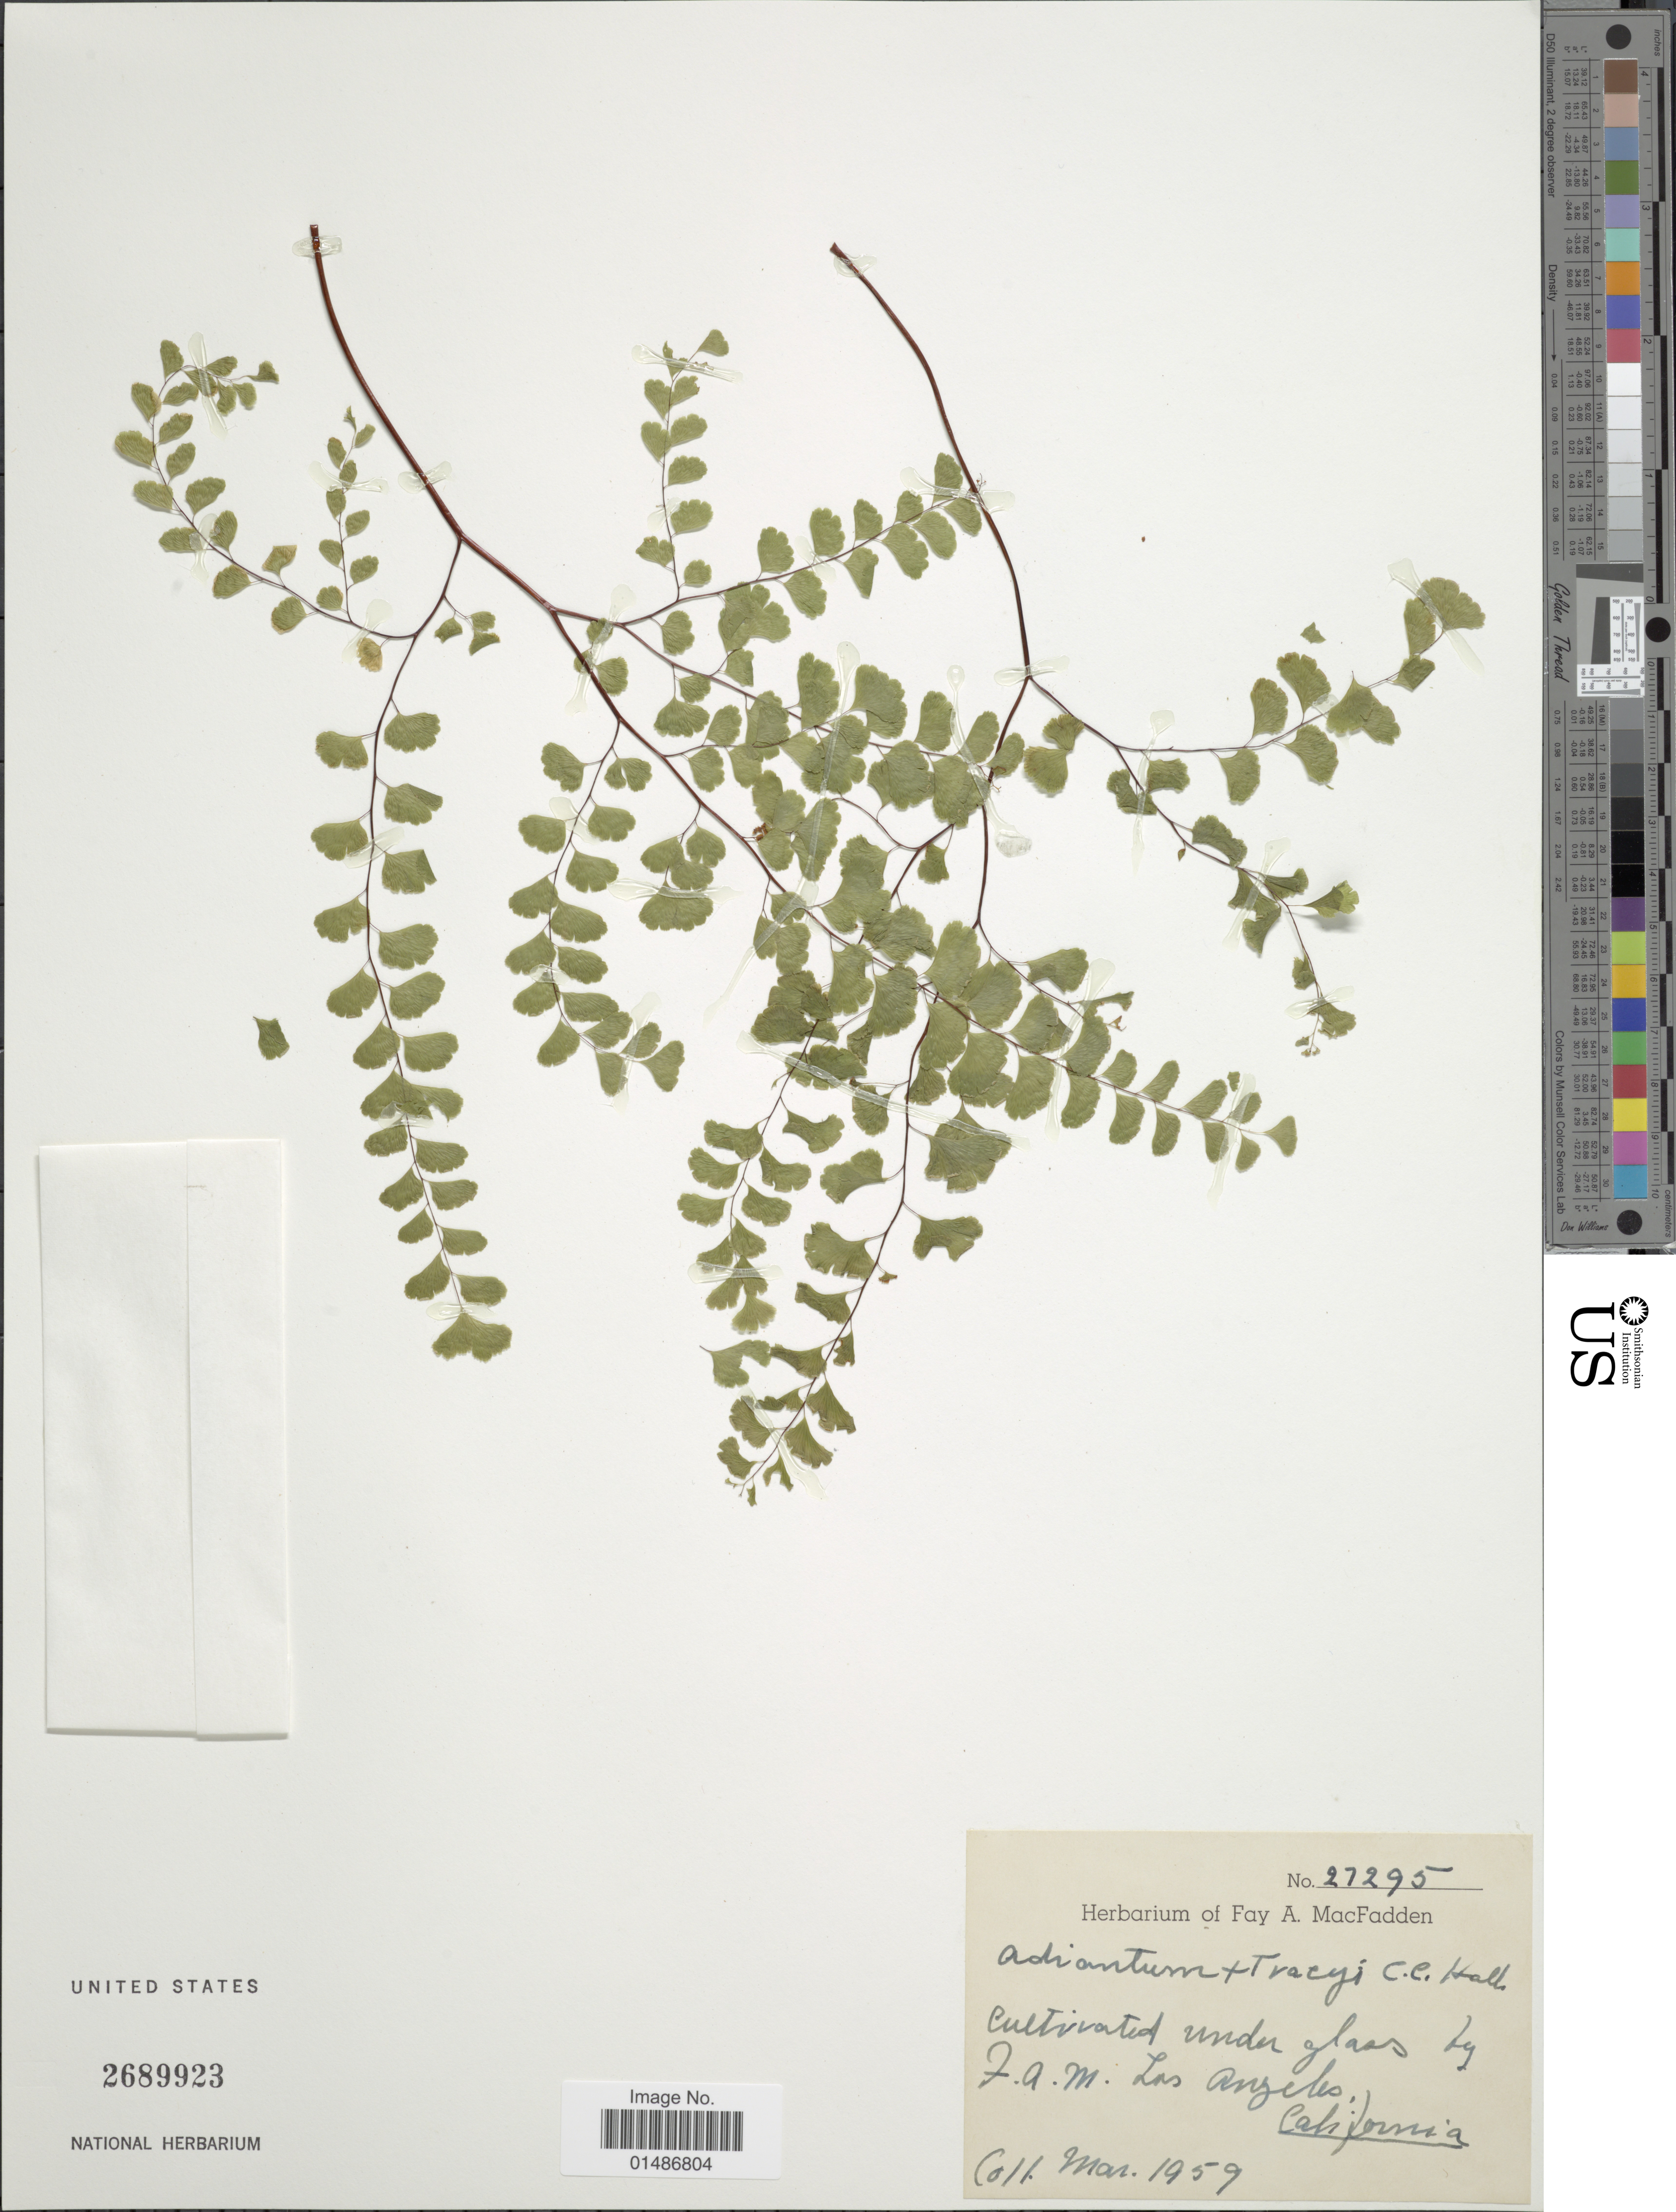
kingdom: Plantae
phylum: Tracheophyta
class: Polypodiopsida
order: Polypodiales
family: Pteridaceae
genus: Adiantum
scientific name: Adiantum x tracyi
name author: C.C. Hall ex W.H. Wagner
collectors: F. MacFadden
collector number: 27295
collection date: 1959-03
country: United States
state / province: California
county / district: Los Angeles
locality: Cultivated under glass by F.A.M. Los Angeles.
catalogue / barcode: US 2689923